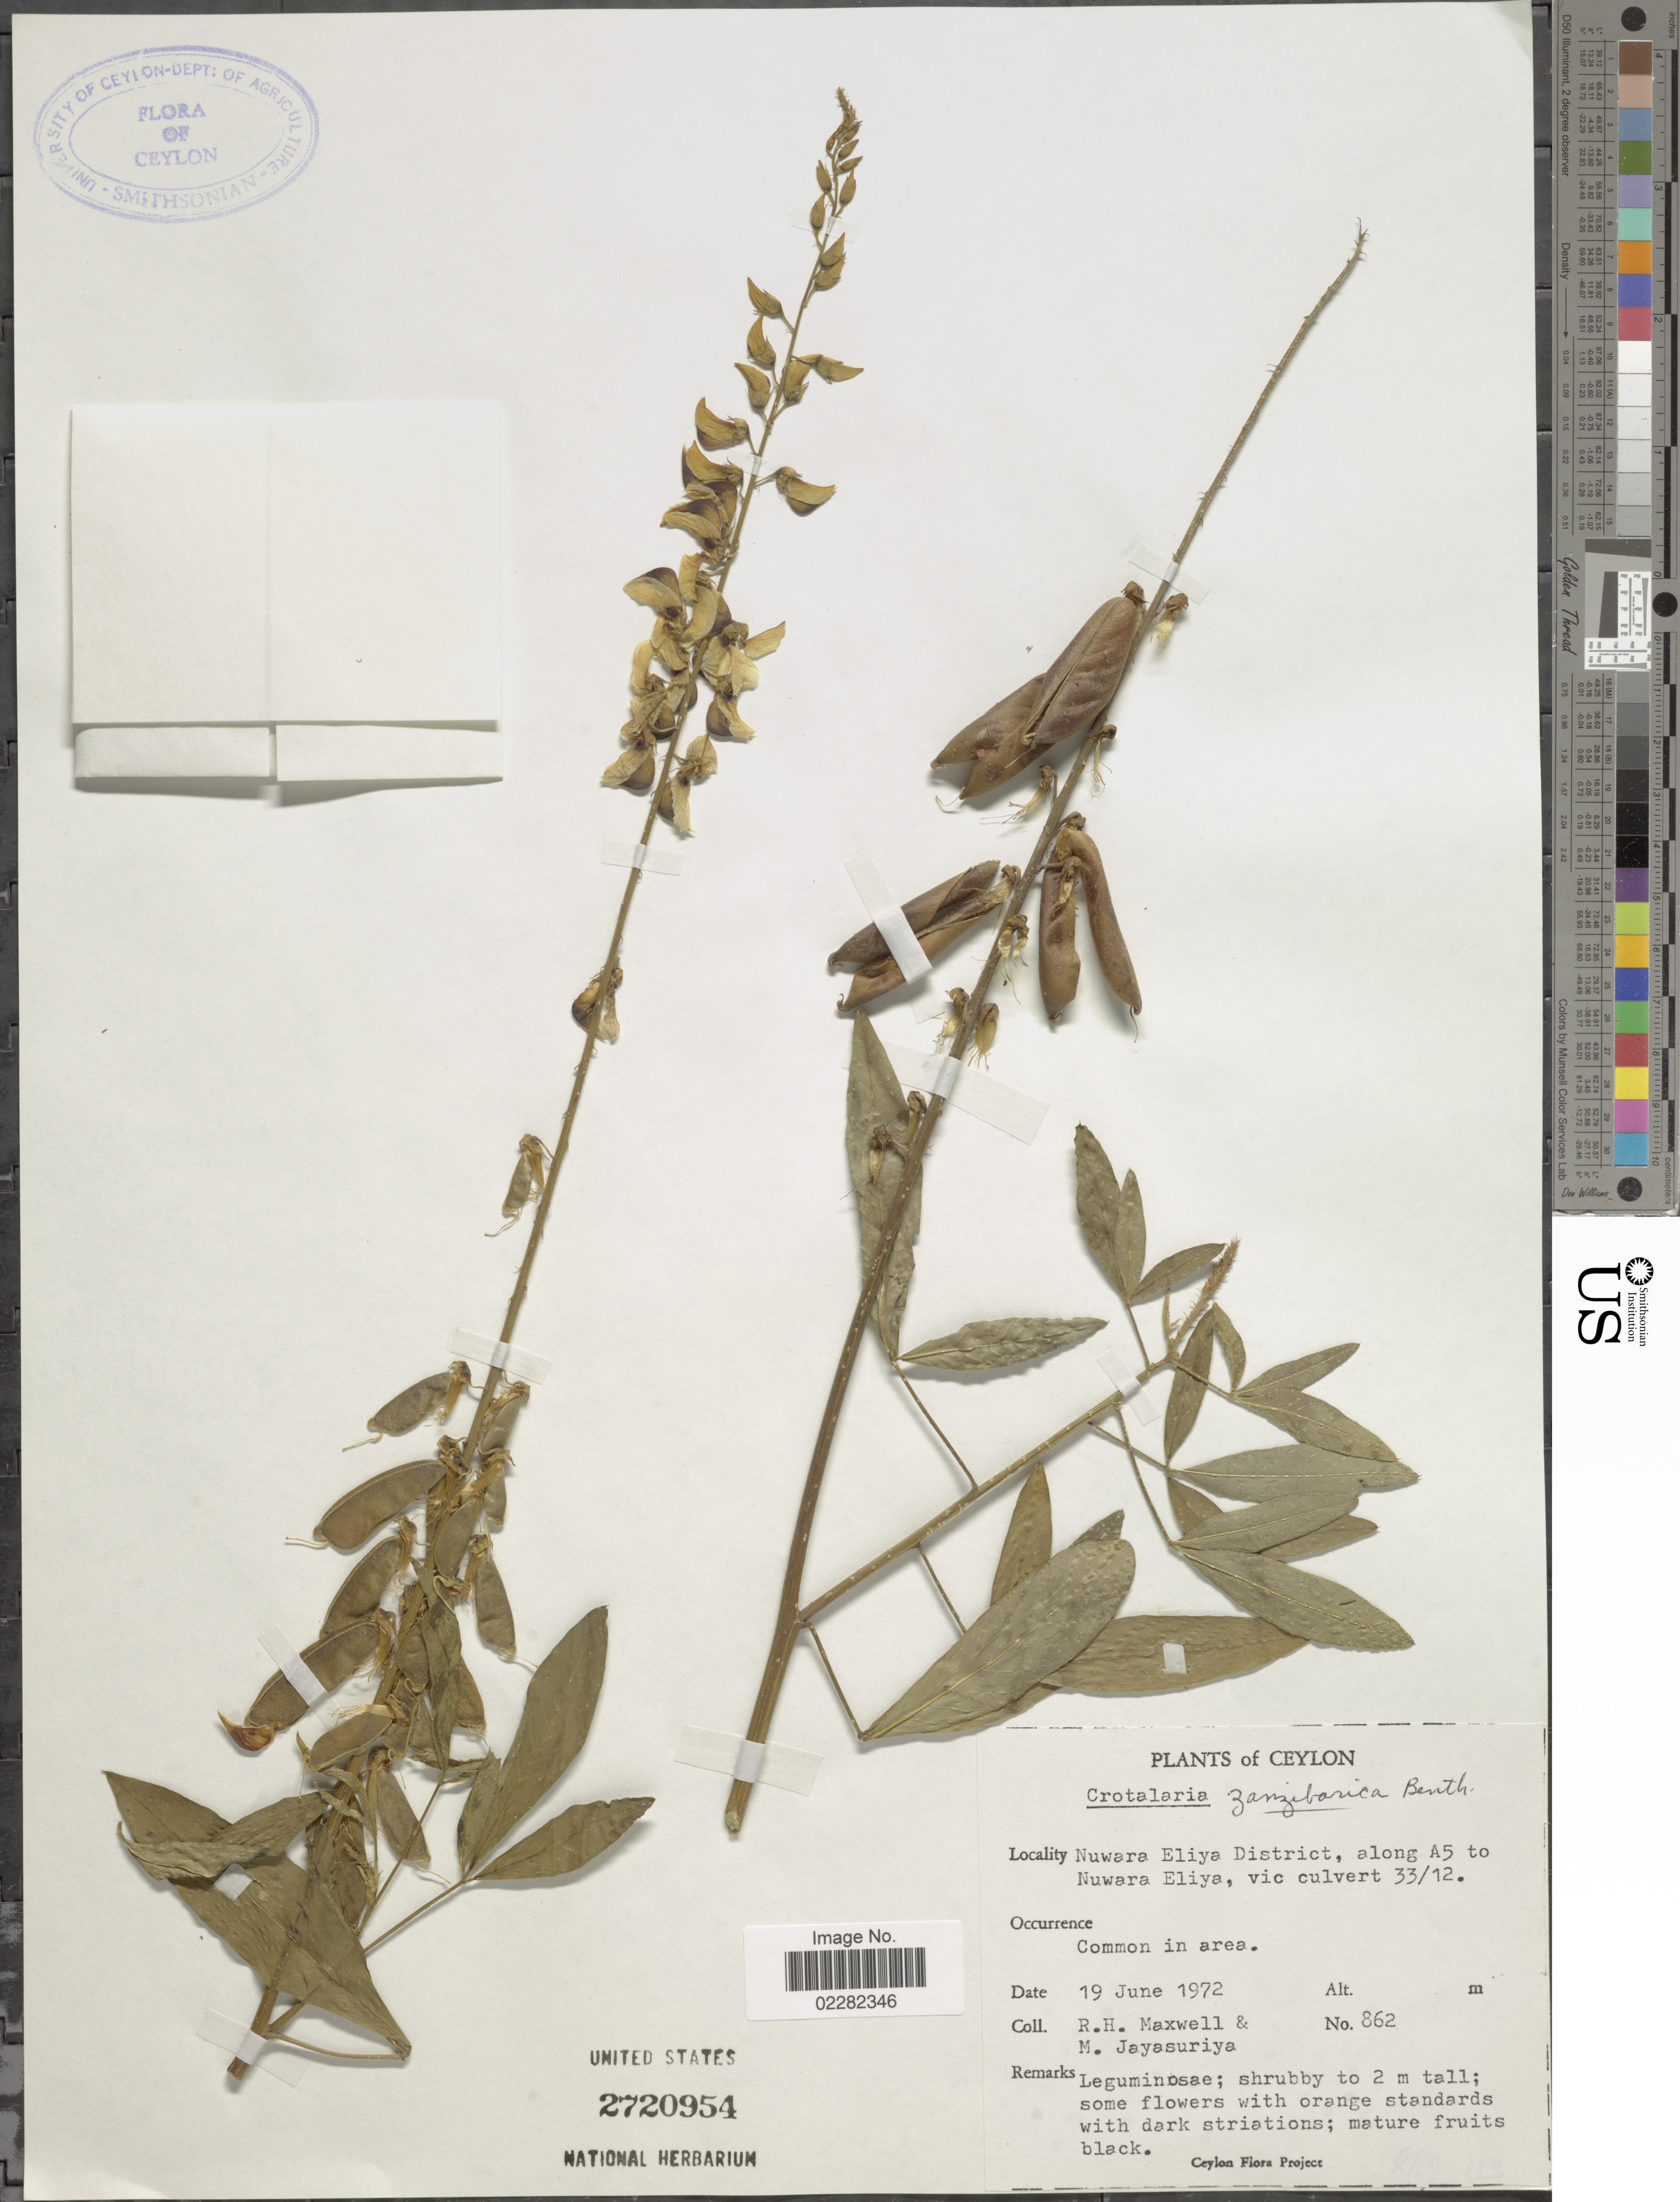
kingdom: Plantae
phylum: Tracheophyta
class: Magnoliopsida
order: Fabales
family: Fabaceae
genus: Crotalaria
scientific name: Crotalaria zanzibarica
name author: Benth.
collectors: R. Maxwell & M. Jayasuriya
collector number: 862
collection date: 1972-06-19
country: Sri Lanka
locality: Ceylon, Nuwara Eliya District, along A5 to NUwara Eliya, vic culvert 33/12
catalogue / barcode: US 2720954